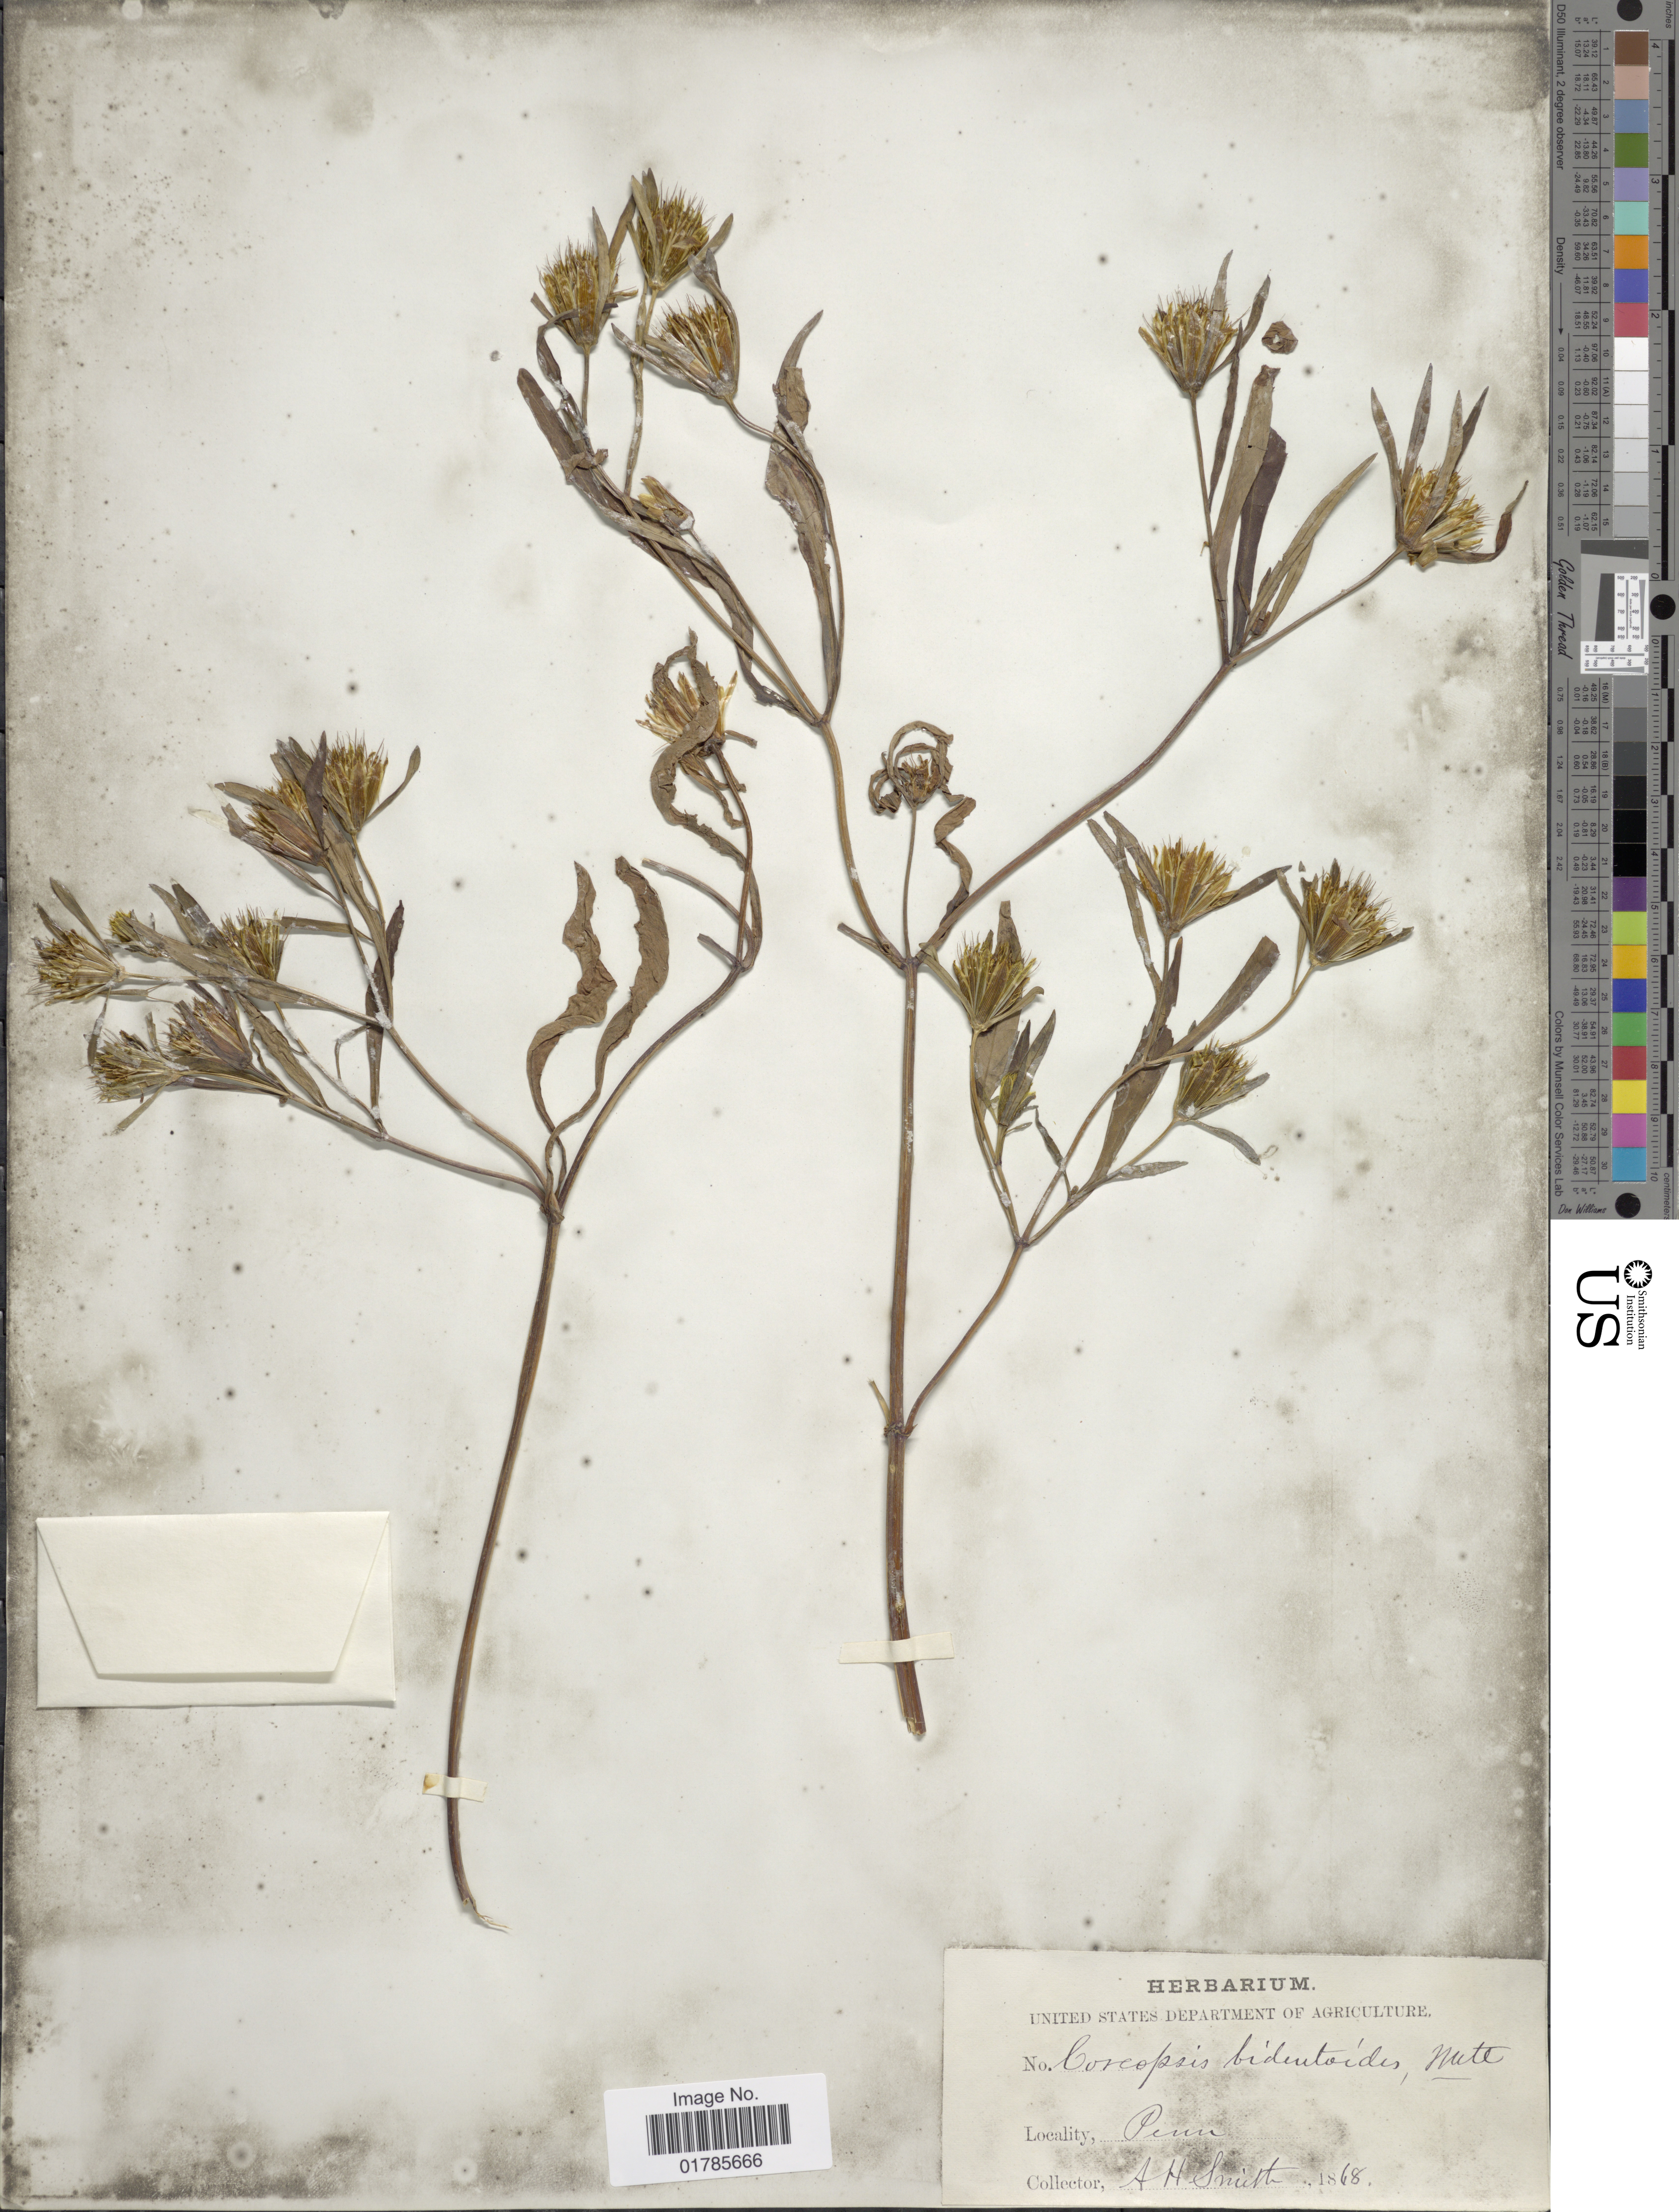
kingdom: Plantae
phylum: Tracheophyta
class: Magnoliopsida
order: Asterales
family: Asteraceae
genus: Bidens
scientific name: Bidens bidentoides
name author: (Nutt.) Britton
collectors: A. H. Smith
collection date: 1868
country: United States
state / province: Pennsylvania